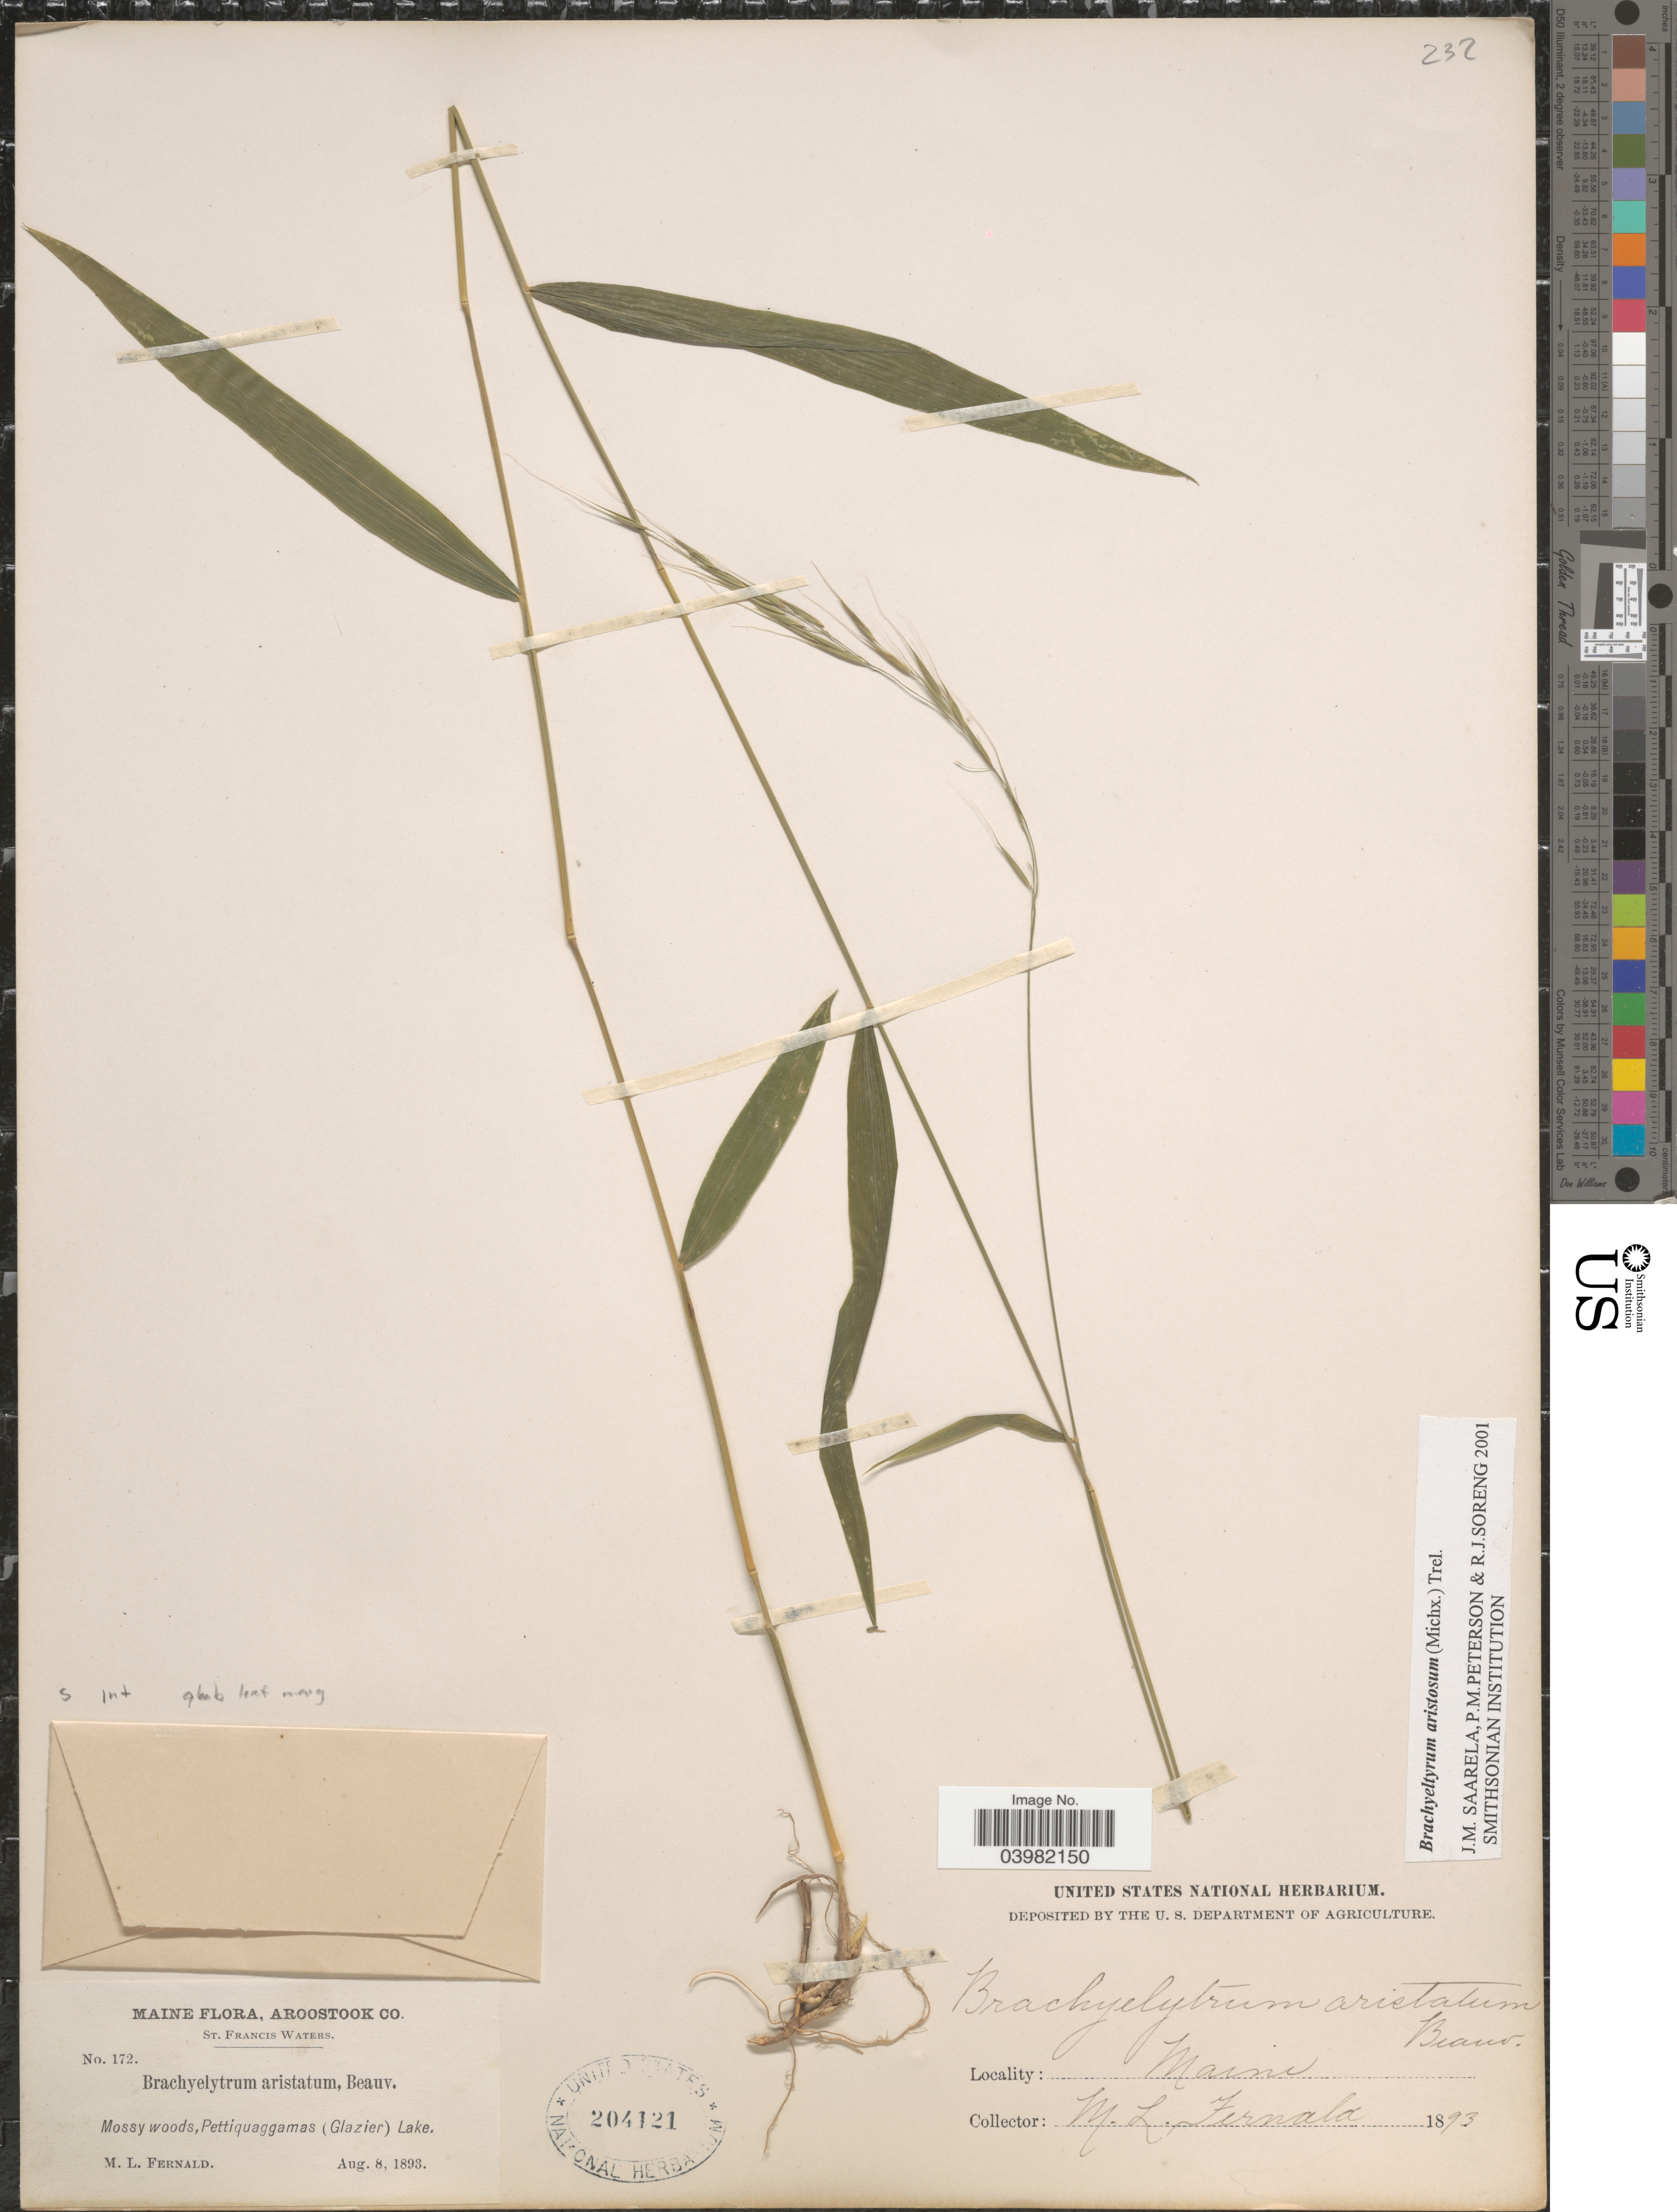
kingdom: Plantae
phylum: Tracheophyta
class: Liliopsida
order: Poales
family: Poaceae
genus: Brachyelytrum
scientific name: Brachyelytrum aristosum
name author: (Michx.) P. Beauv. ex Trel.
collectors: M. L. Fernald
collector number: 172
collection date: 1893-08-08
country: United States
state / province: Maine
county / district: Aroostook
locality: St. Francis Waters. Pettiquaggamas (Glazier) Lake.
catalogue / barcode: US 204121